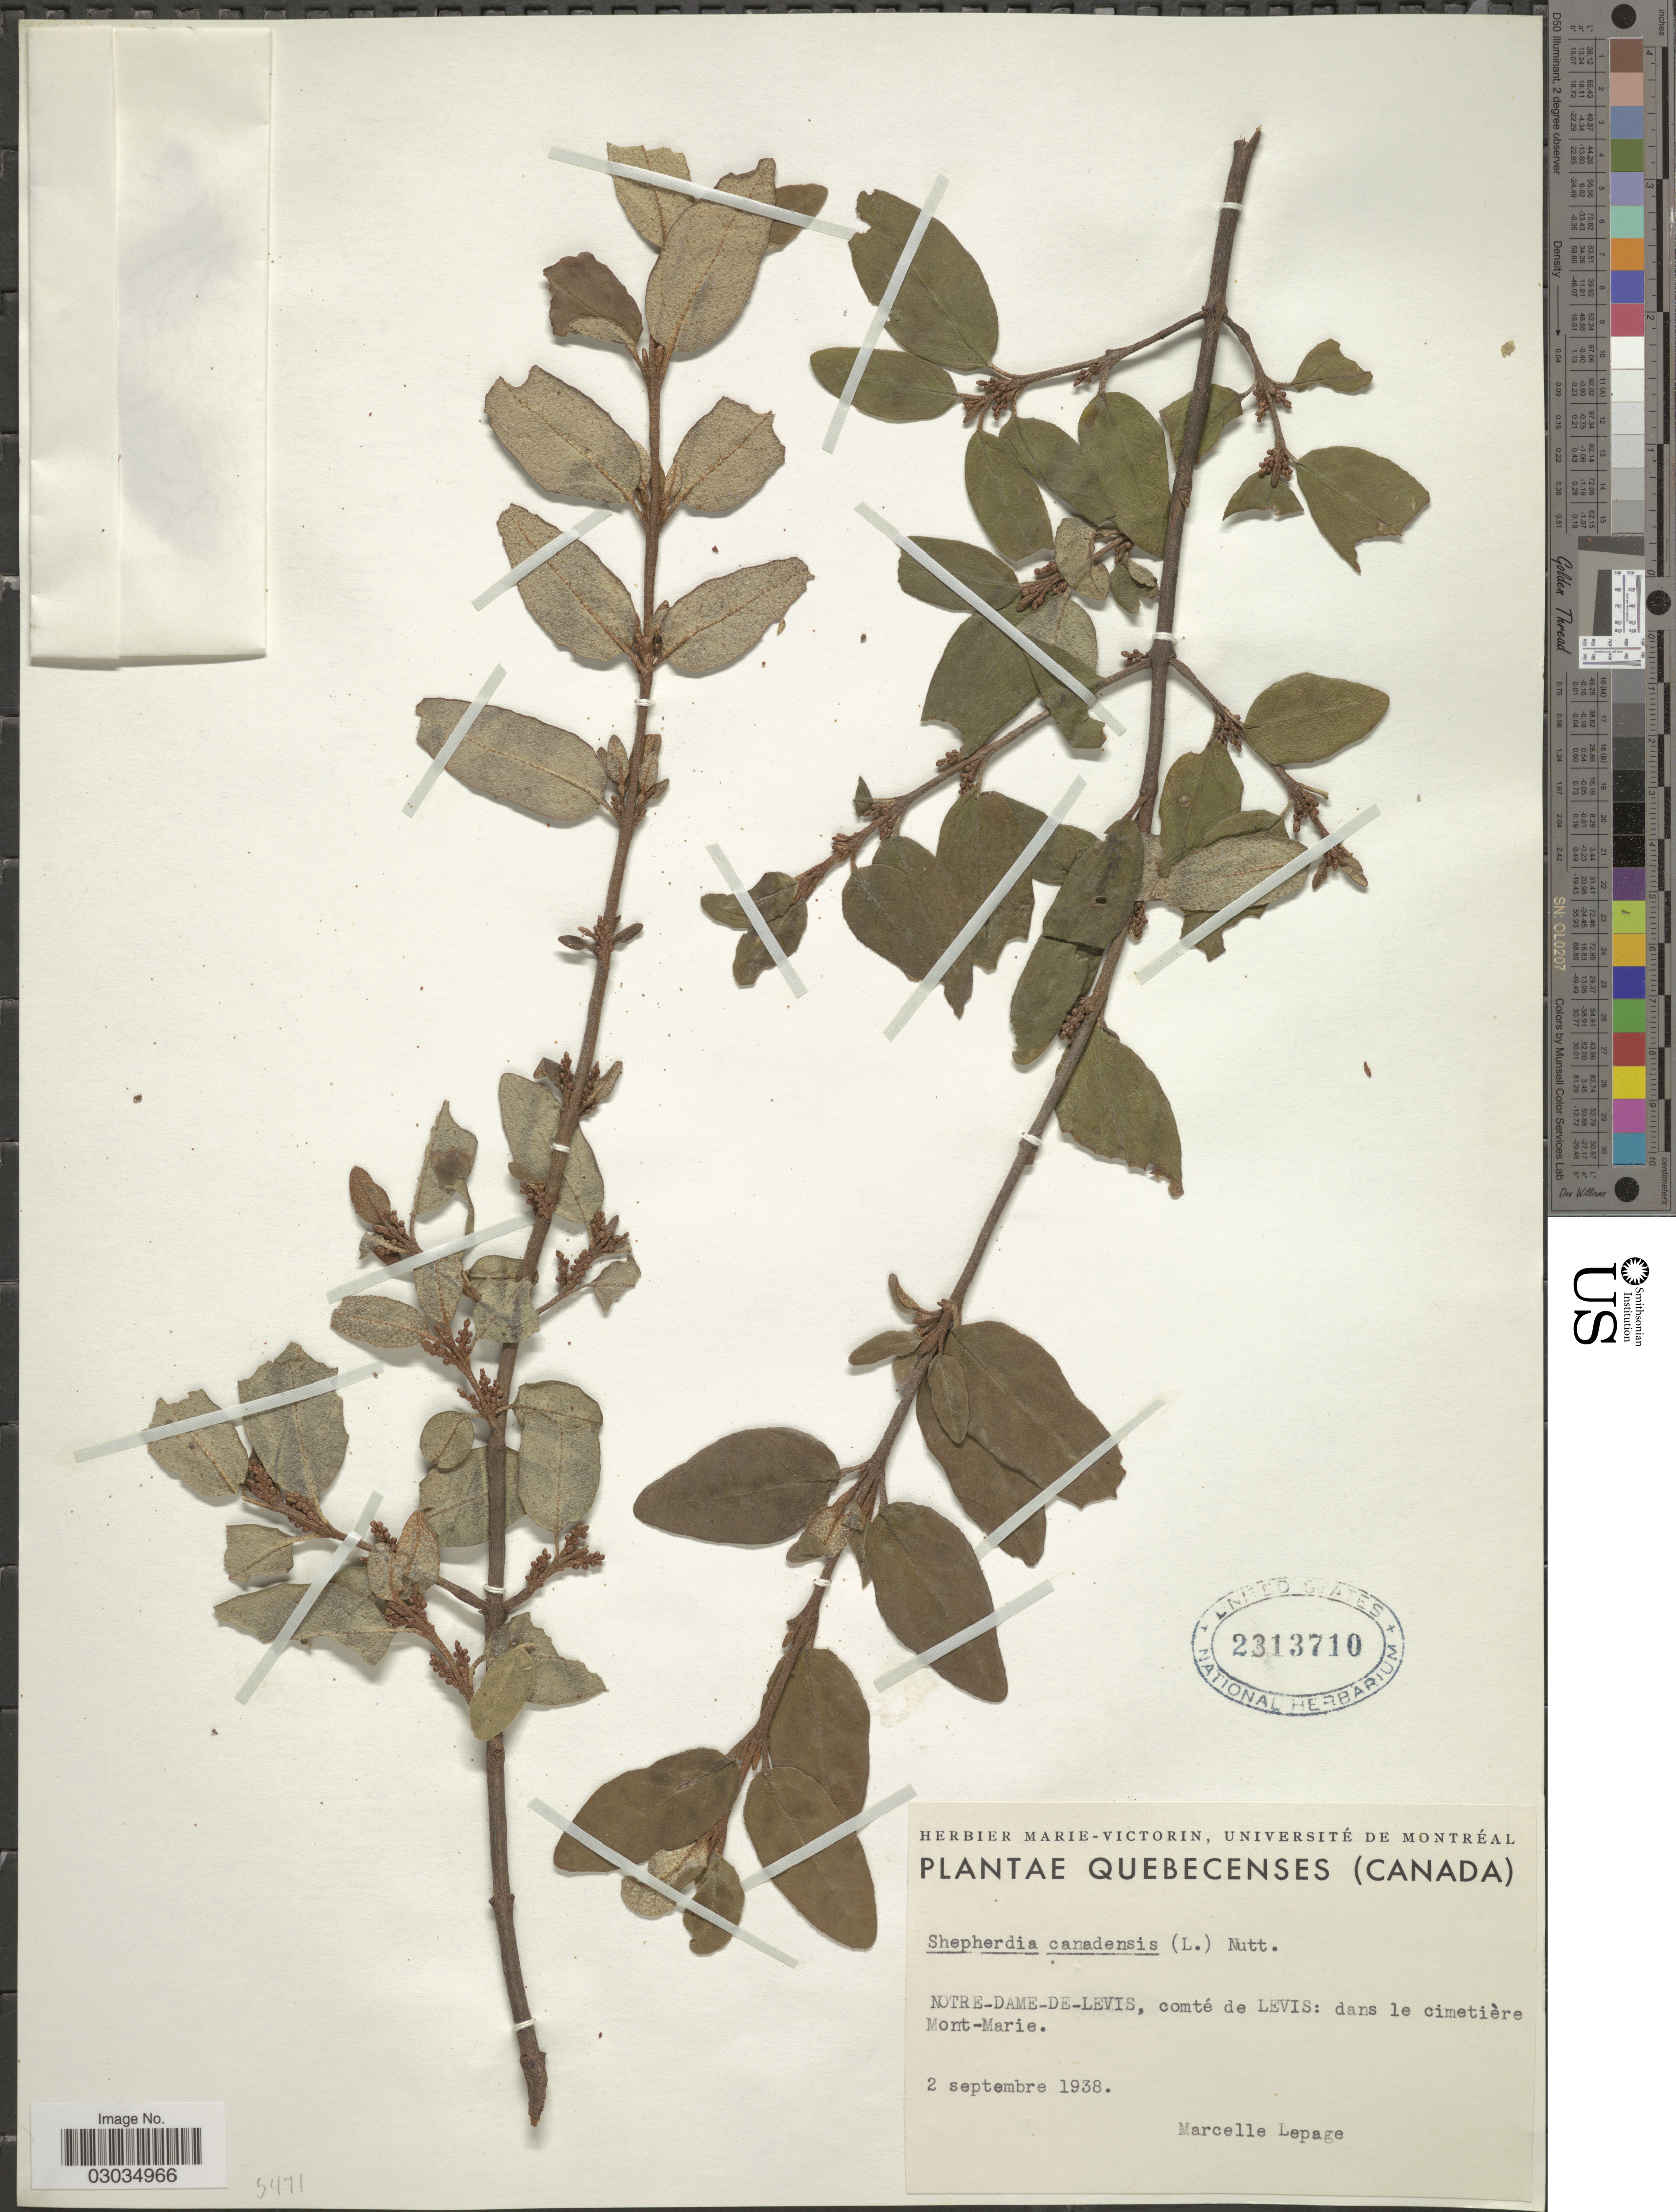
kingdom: Plantae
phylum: Tracheophyta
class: Magnoliopsida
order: Rosales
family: Elaeagnaceae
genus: Shepherdia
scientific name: Shepherdia canadensis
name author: (L.) Nutt.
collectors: M. Lepage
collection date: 1938-09-02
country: Canada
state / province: Quebec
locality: Notre-Dame-De-Levis, comté de Levis: dans le cimetiére Mont-Marie.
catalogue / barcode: US 2313710